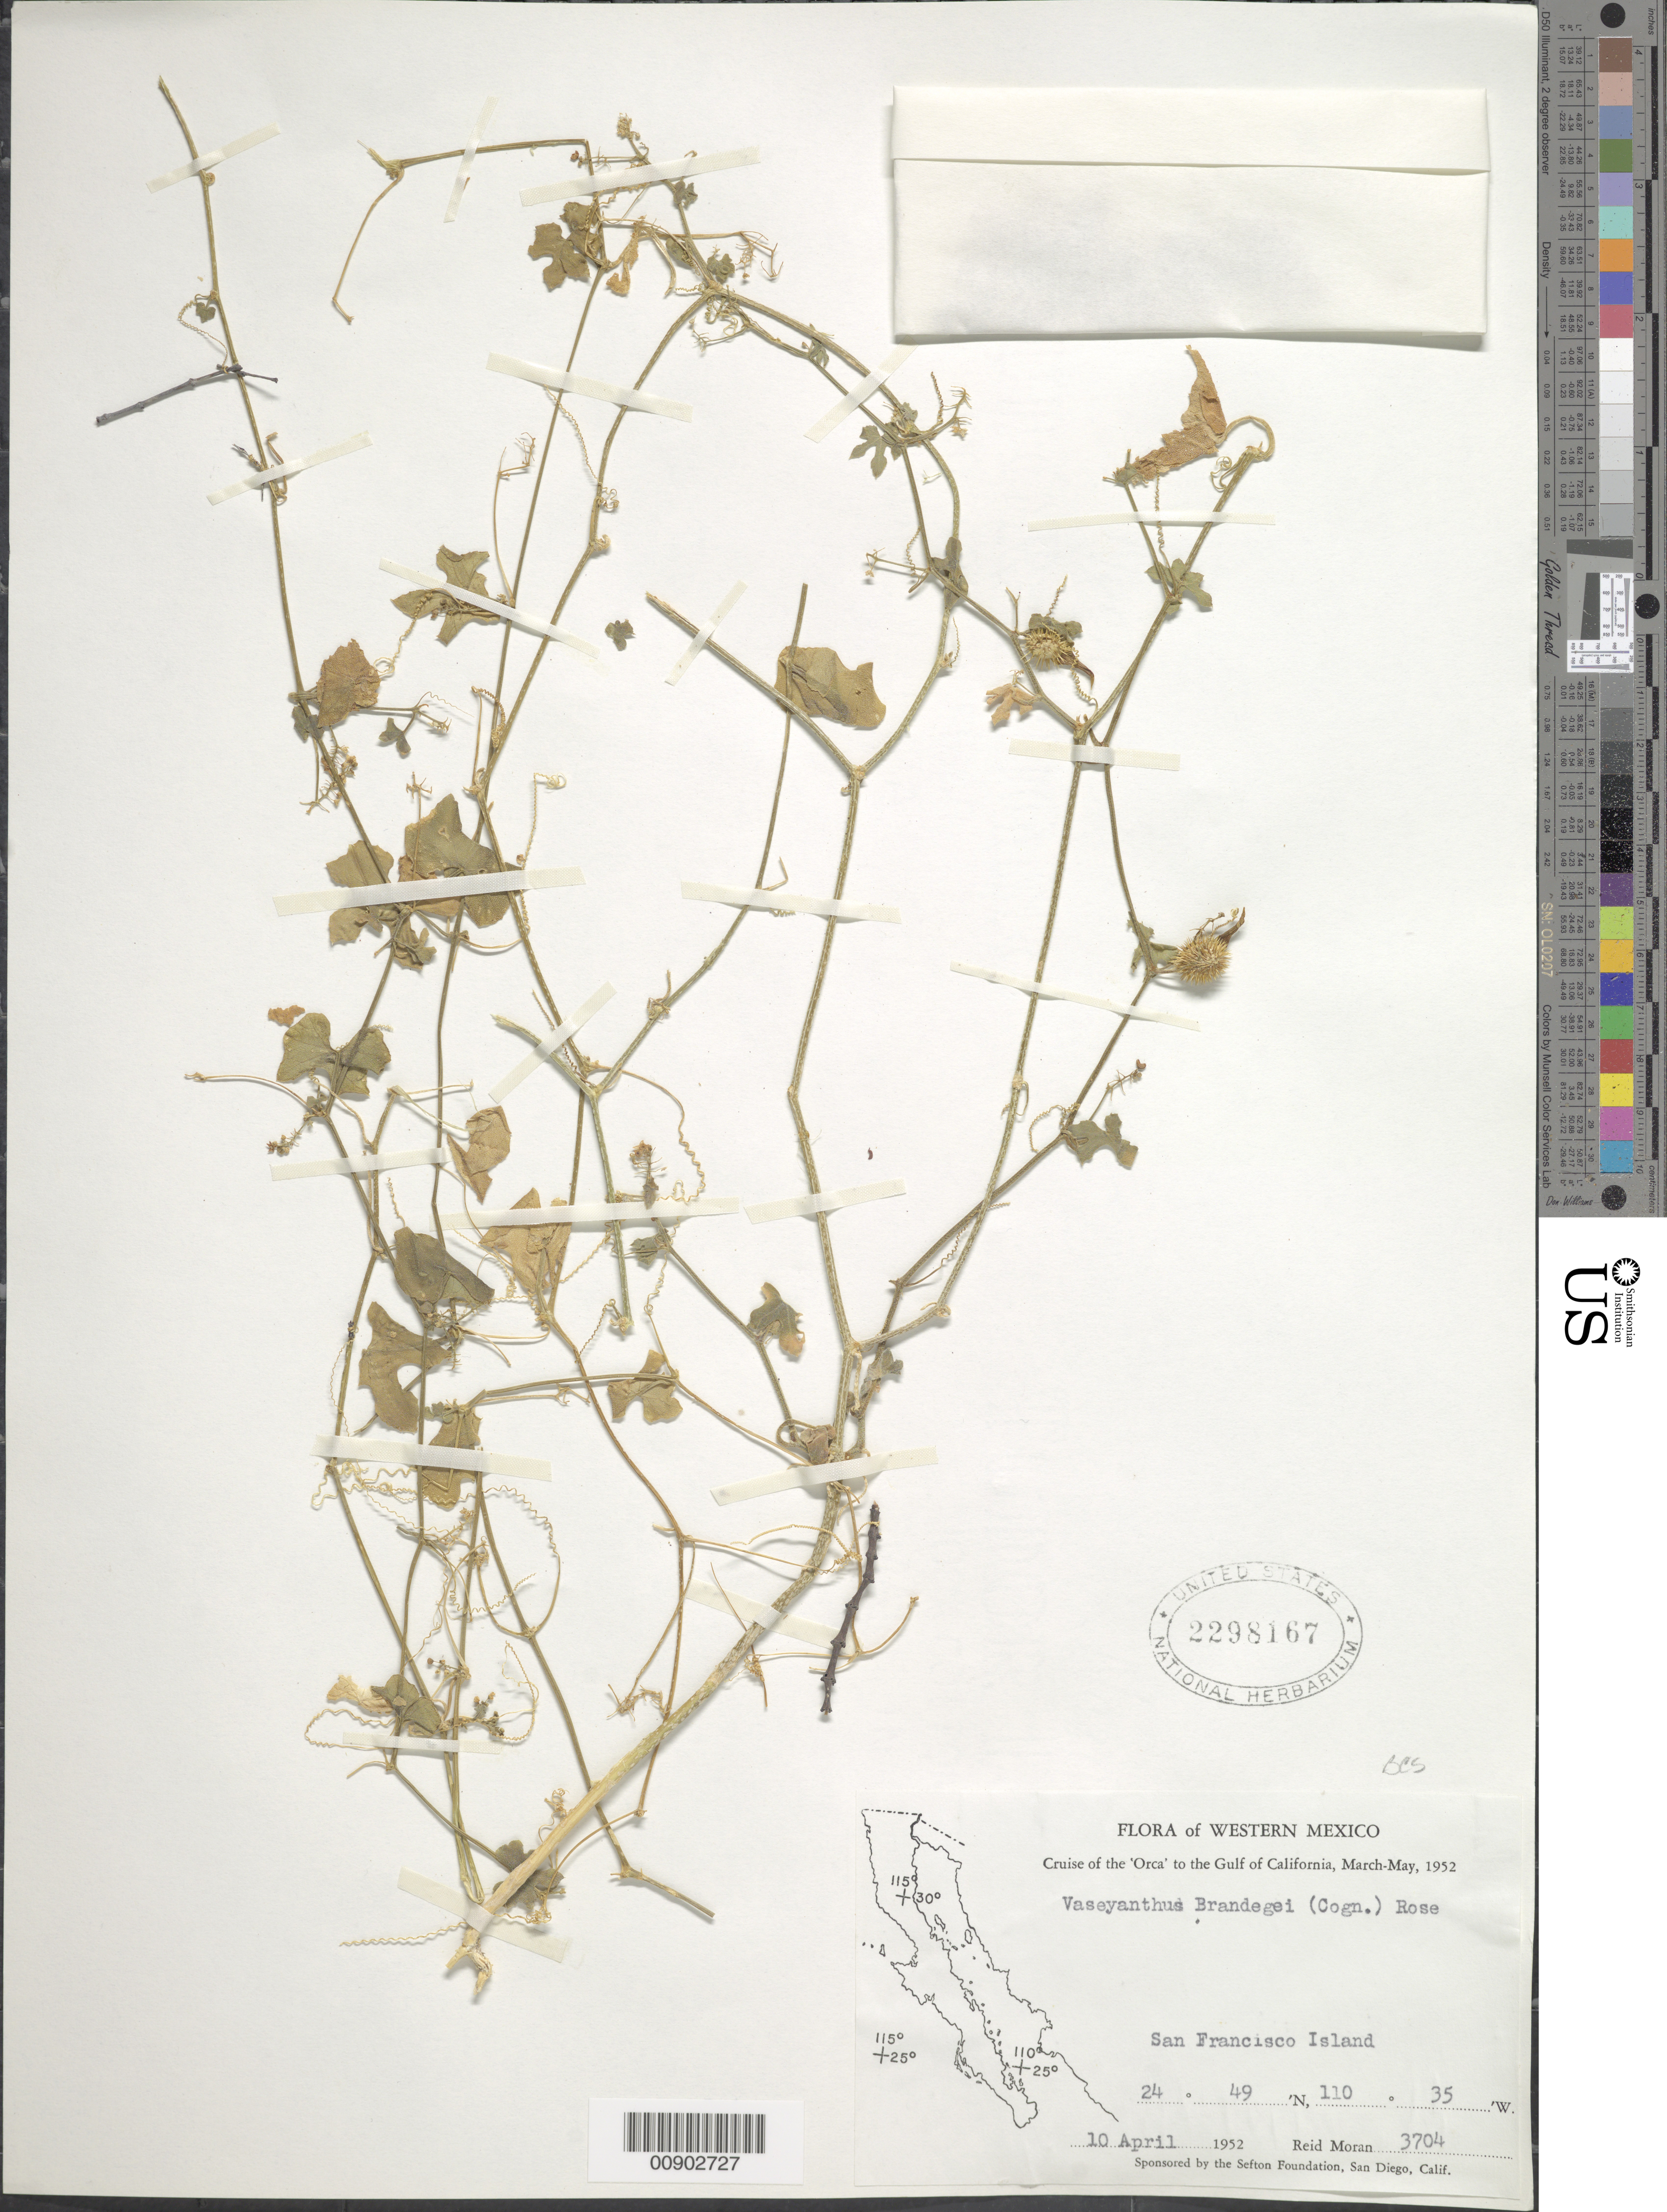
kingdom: Plantae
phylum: Tracheophyta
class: Magnoliopsida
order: Cucurbitales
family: Cucurbitaceae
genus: Echinopepon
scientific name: Echinopepon insularis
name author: S. Watson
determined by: Strong, Mark T., (BOT), Smithsonian Institution - National Museum of Natural History (UNITED STATES)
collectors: R. V. Moran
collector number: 3704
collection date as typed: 10 Apr 1952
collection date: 1952-04-10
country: Mexico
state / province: Baja California Sur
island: Isla San Francisco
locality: San Francisco Island.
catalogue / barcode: US 2298167